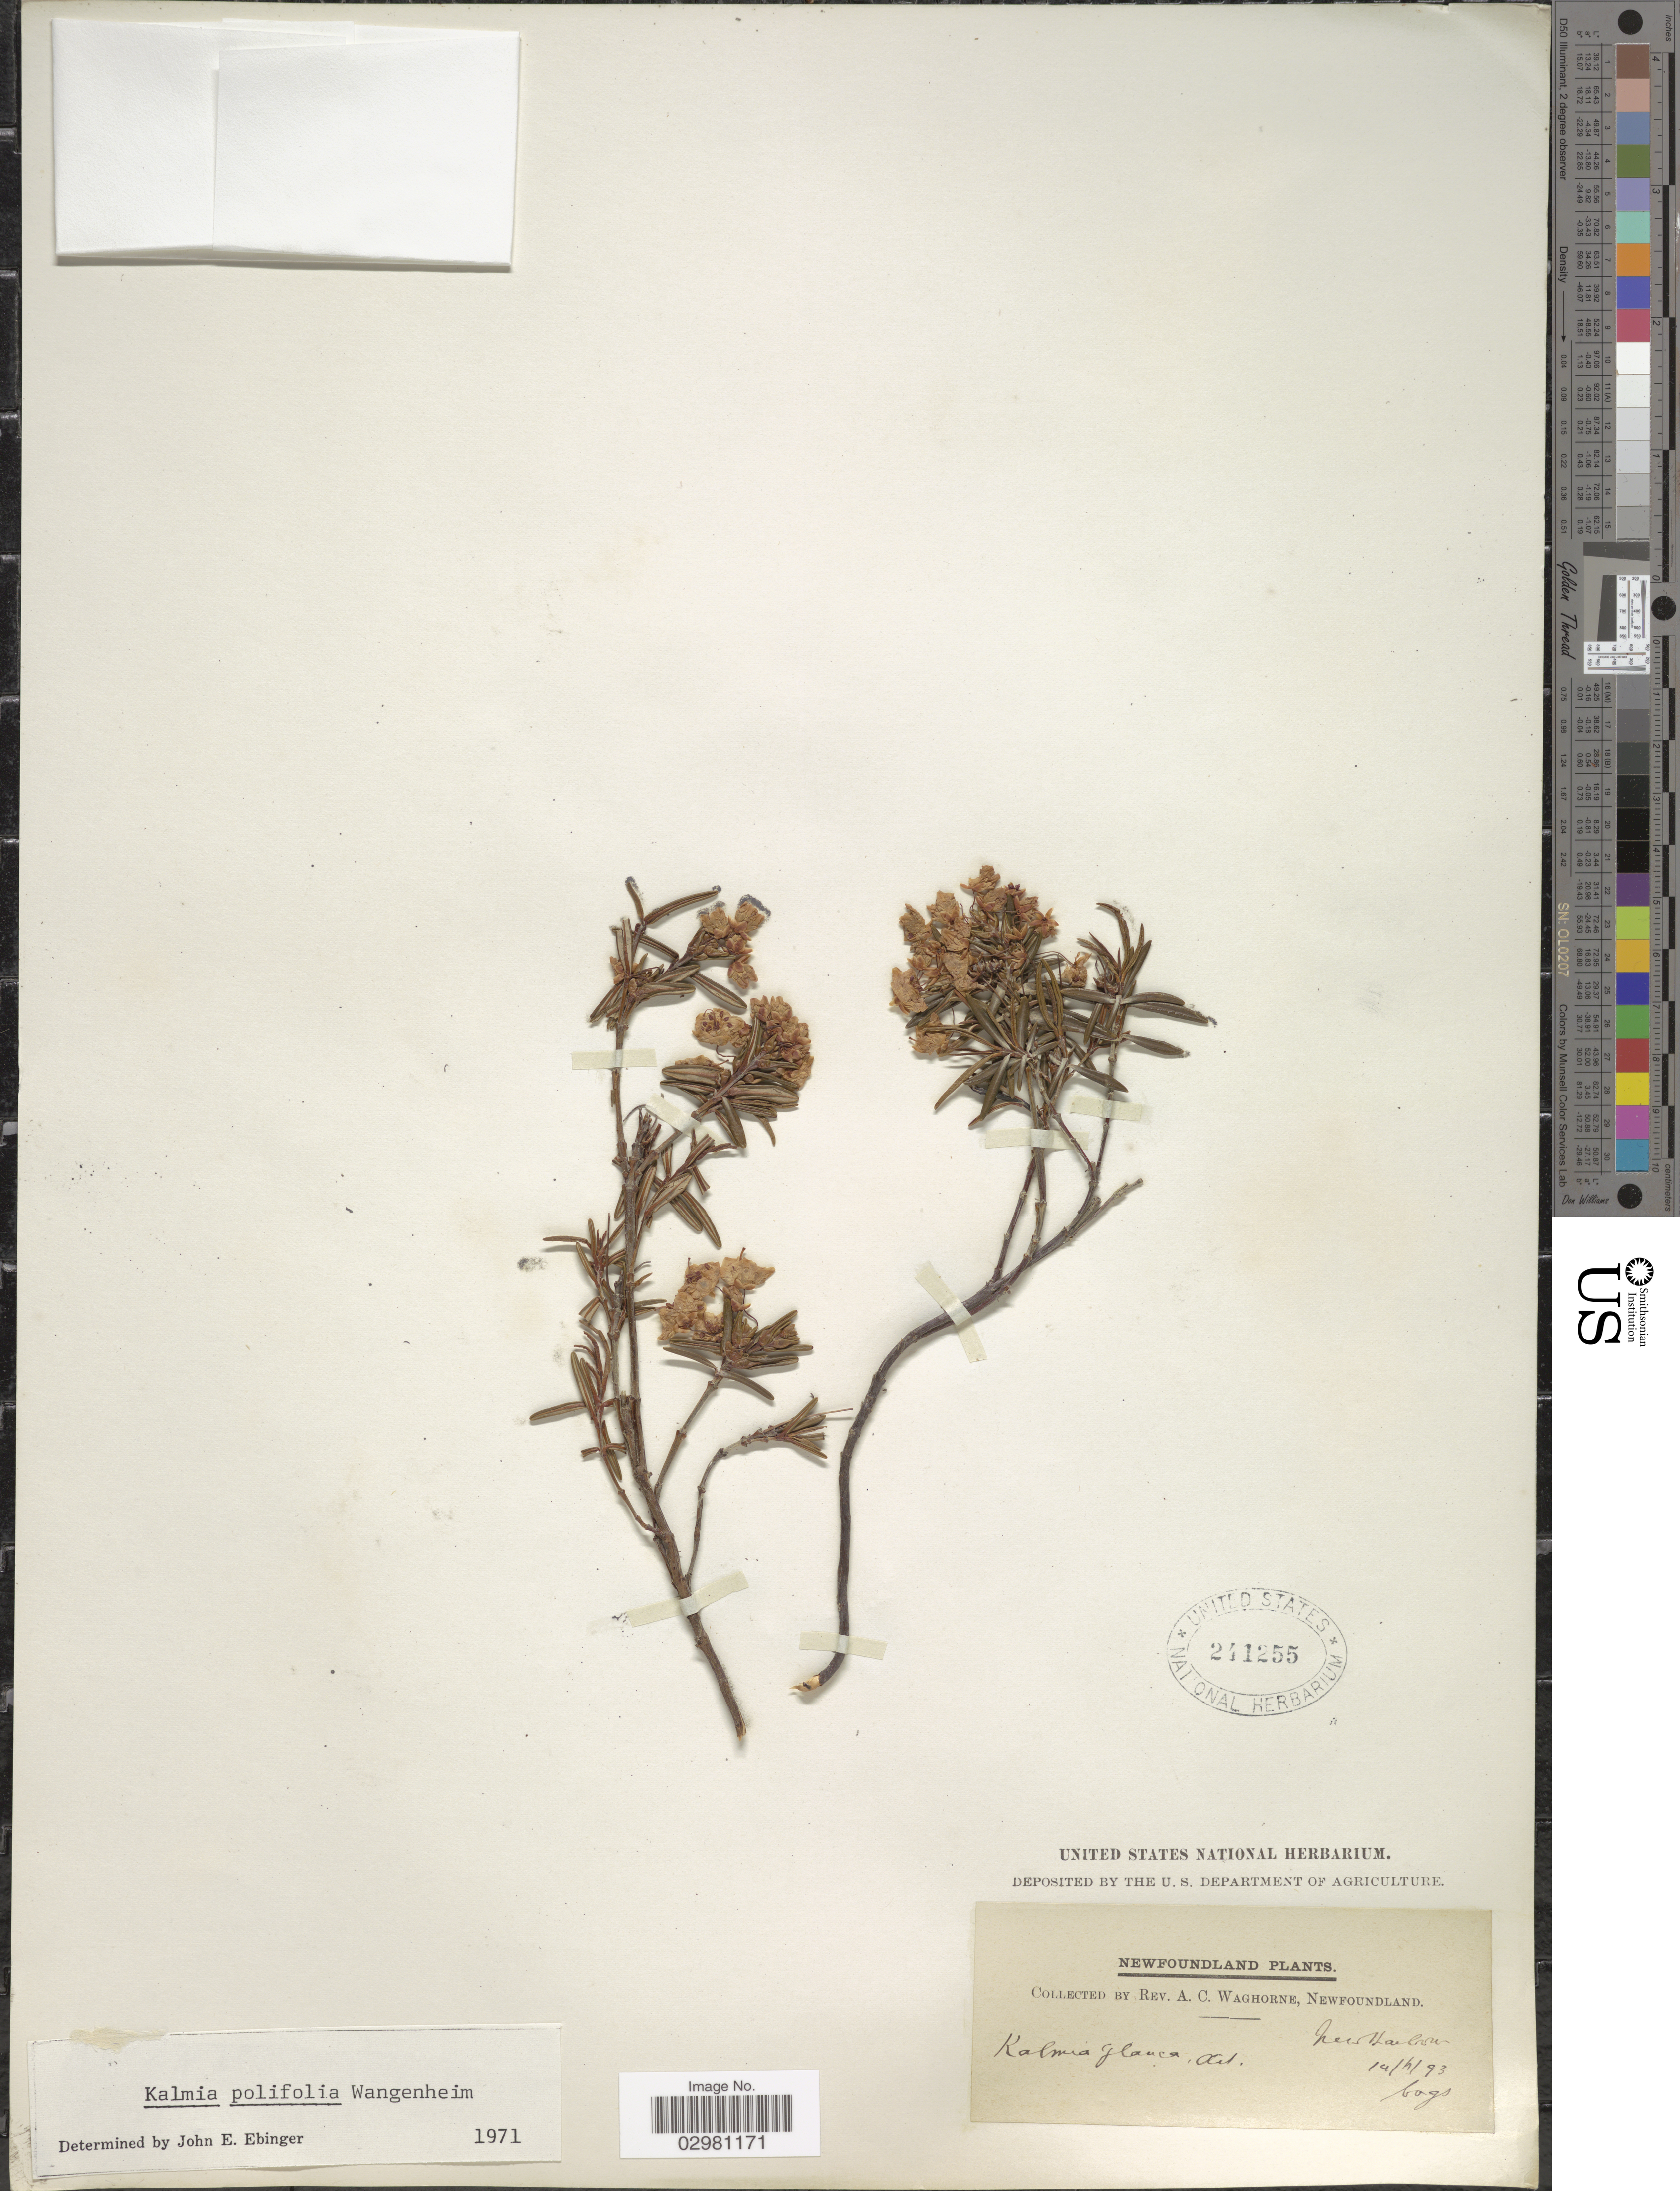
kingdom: Plantae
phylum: Tracheophyta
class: Magnoliopsida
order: Ericales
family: Ericaceae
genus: Kalmia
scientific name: Kalmia polifolia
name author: Wangenh.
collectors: A. Waghorne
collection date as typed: Transcribed d/m/y: 14/4/93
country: Canada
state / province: Newfoundland and Labrador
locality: New Harbour.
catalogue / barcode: US 241255